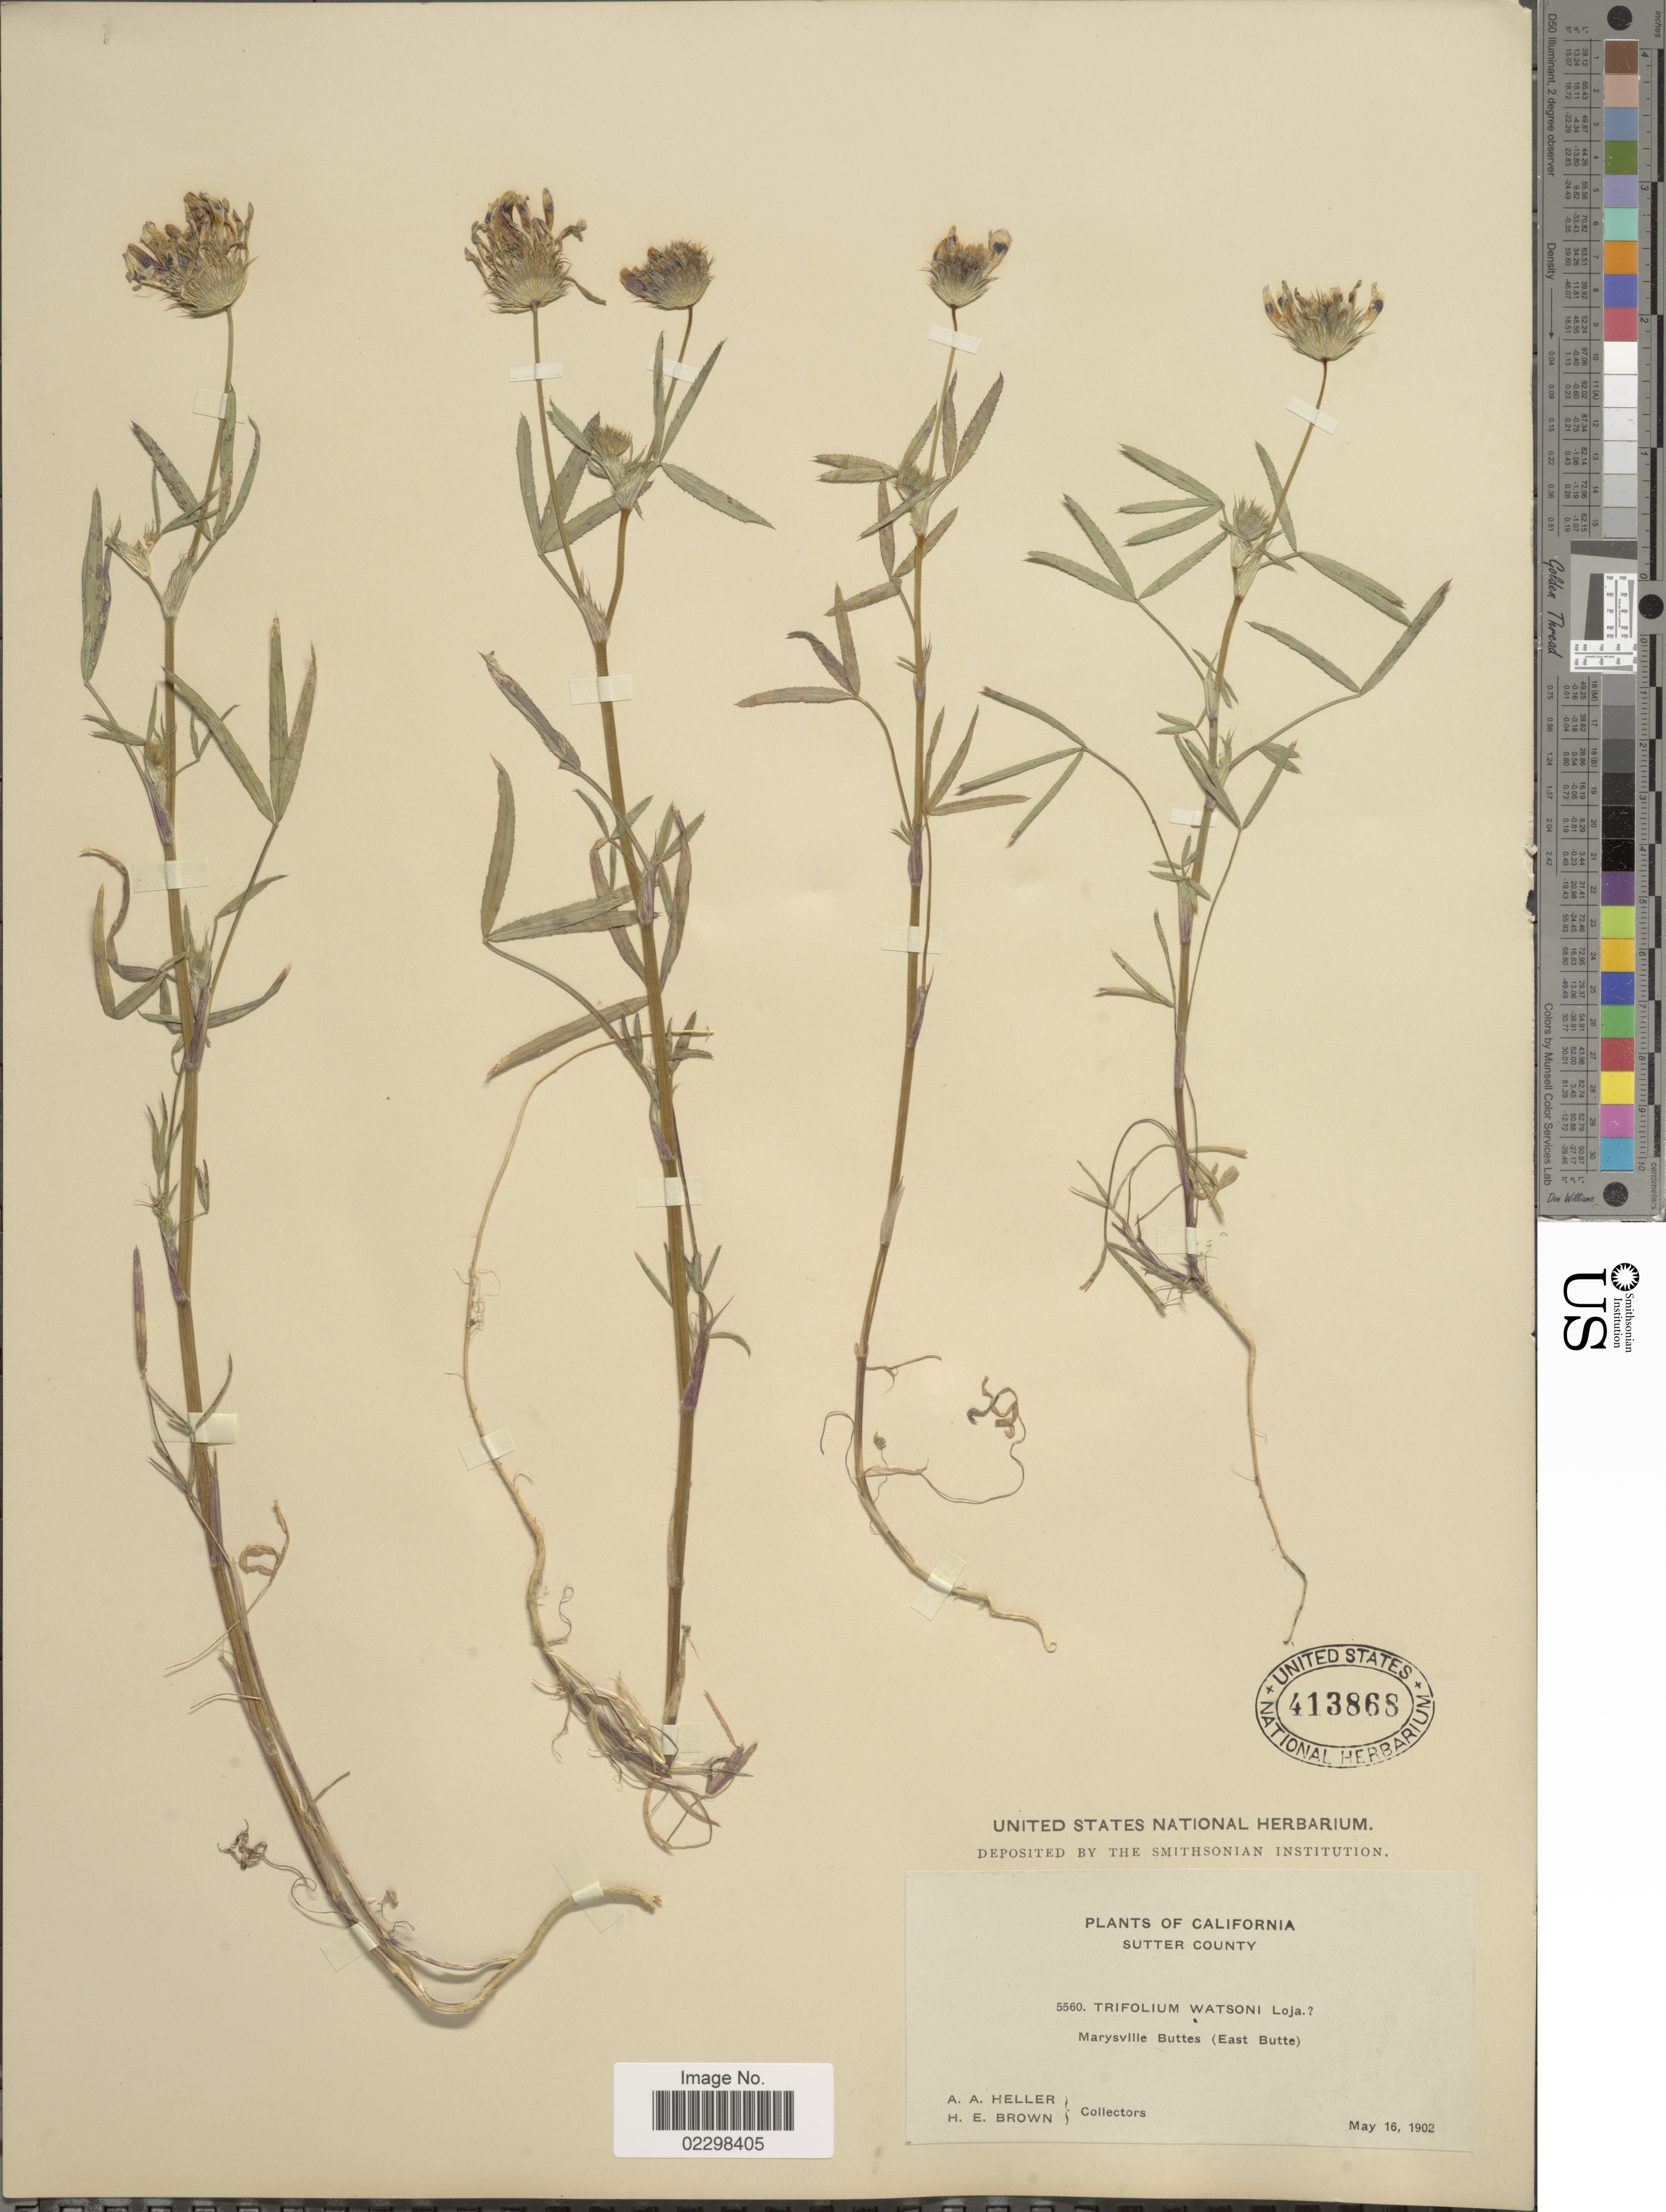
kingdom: Plantae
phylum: Tracheophyta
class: Magnoliopsida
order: Fabales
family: Fabaceae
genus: Trifolium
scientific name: Trifolium tridentatum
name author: Lindl.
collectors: A. A. Heller & H. E. Brown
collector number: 5560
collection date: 1902-05-16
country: United States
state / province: California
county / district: Sutter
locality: Sutter County, Marysville Buttes (East Butte).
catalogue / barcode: US 413868